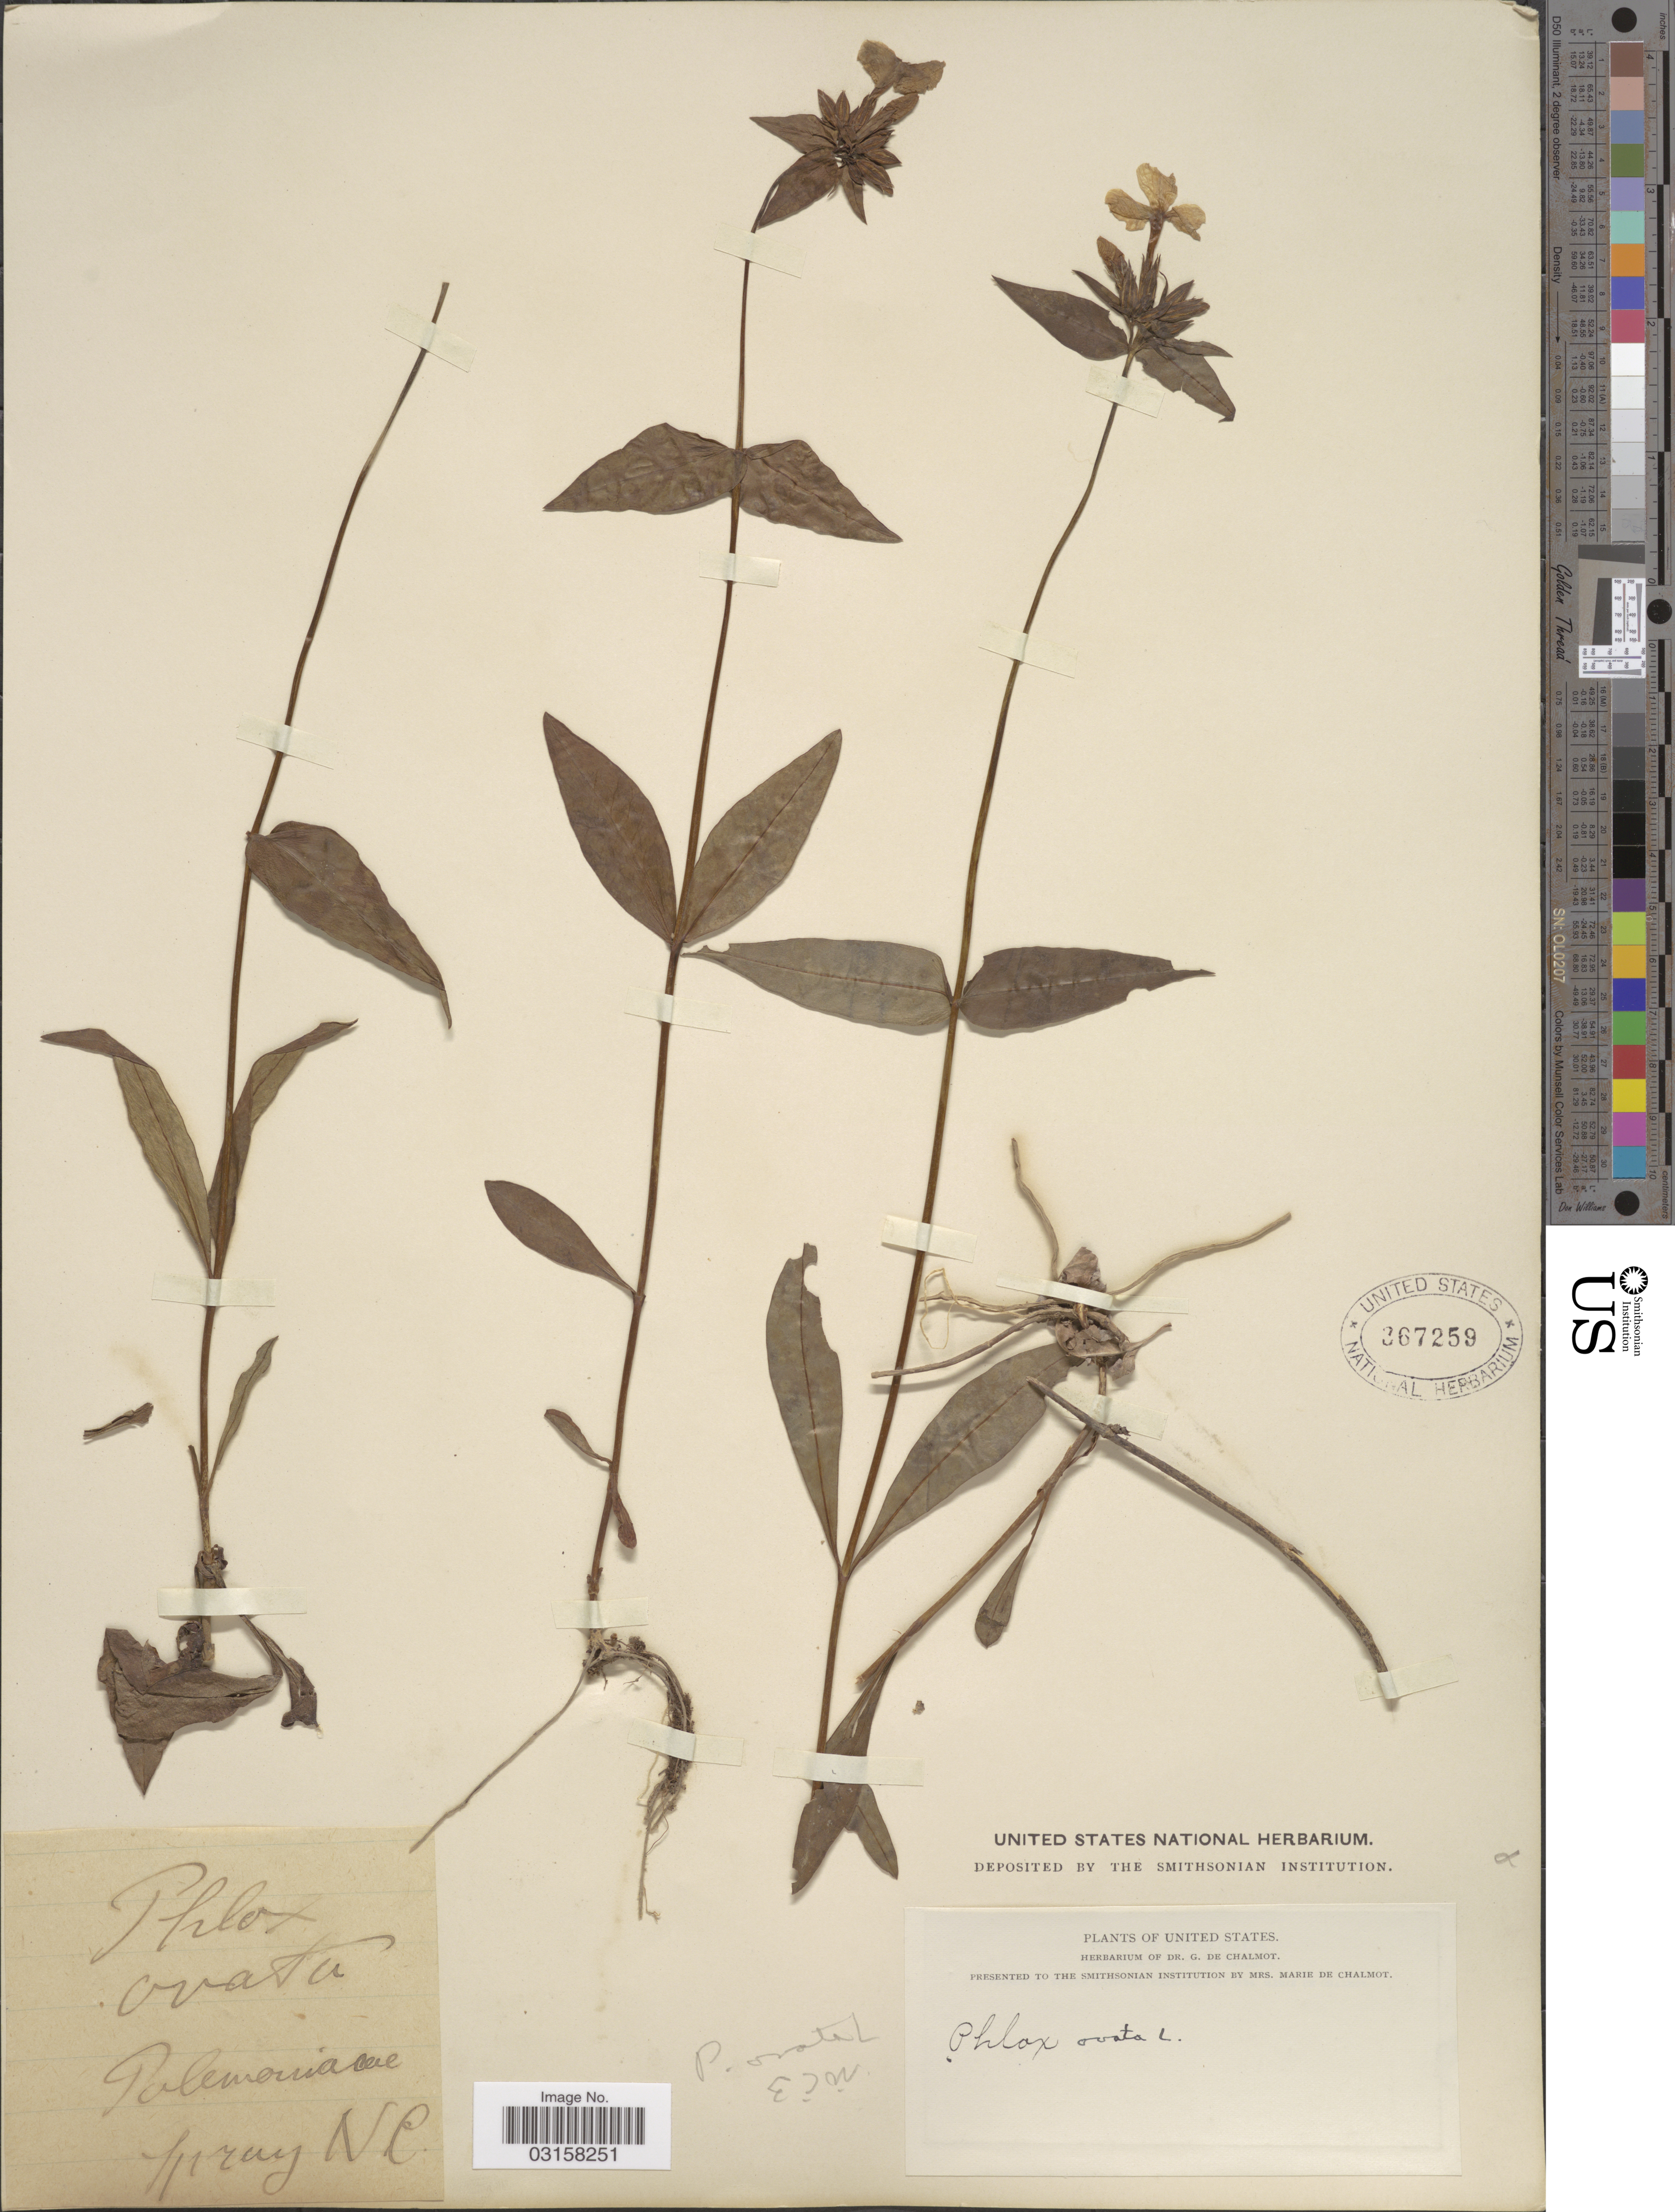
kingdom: Plantae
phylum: Tracheophyta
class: Magnoliopsida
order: Ericales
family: Polemoniaceae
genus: Phlox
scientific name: Phlox ovata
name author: L.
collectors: ex herb. G. de Chalmot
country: United States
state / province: North Carolina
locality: Spray.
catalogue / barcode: US 367259